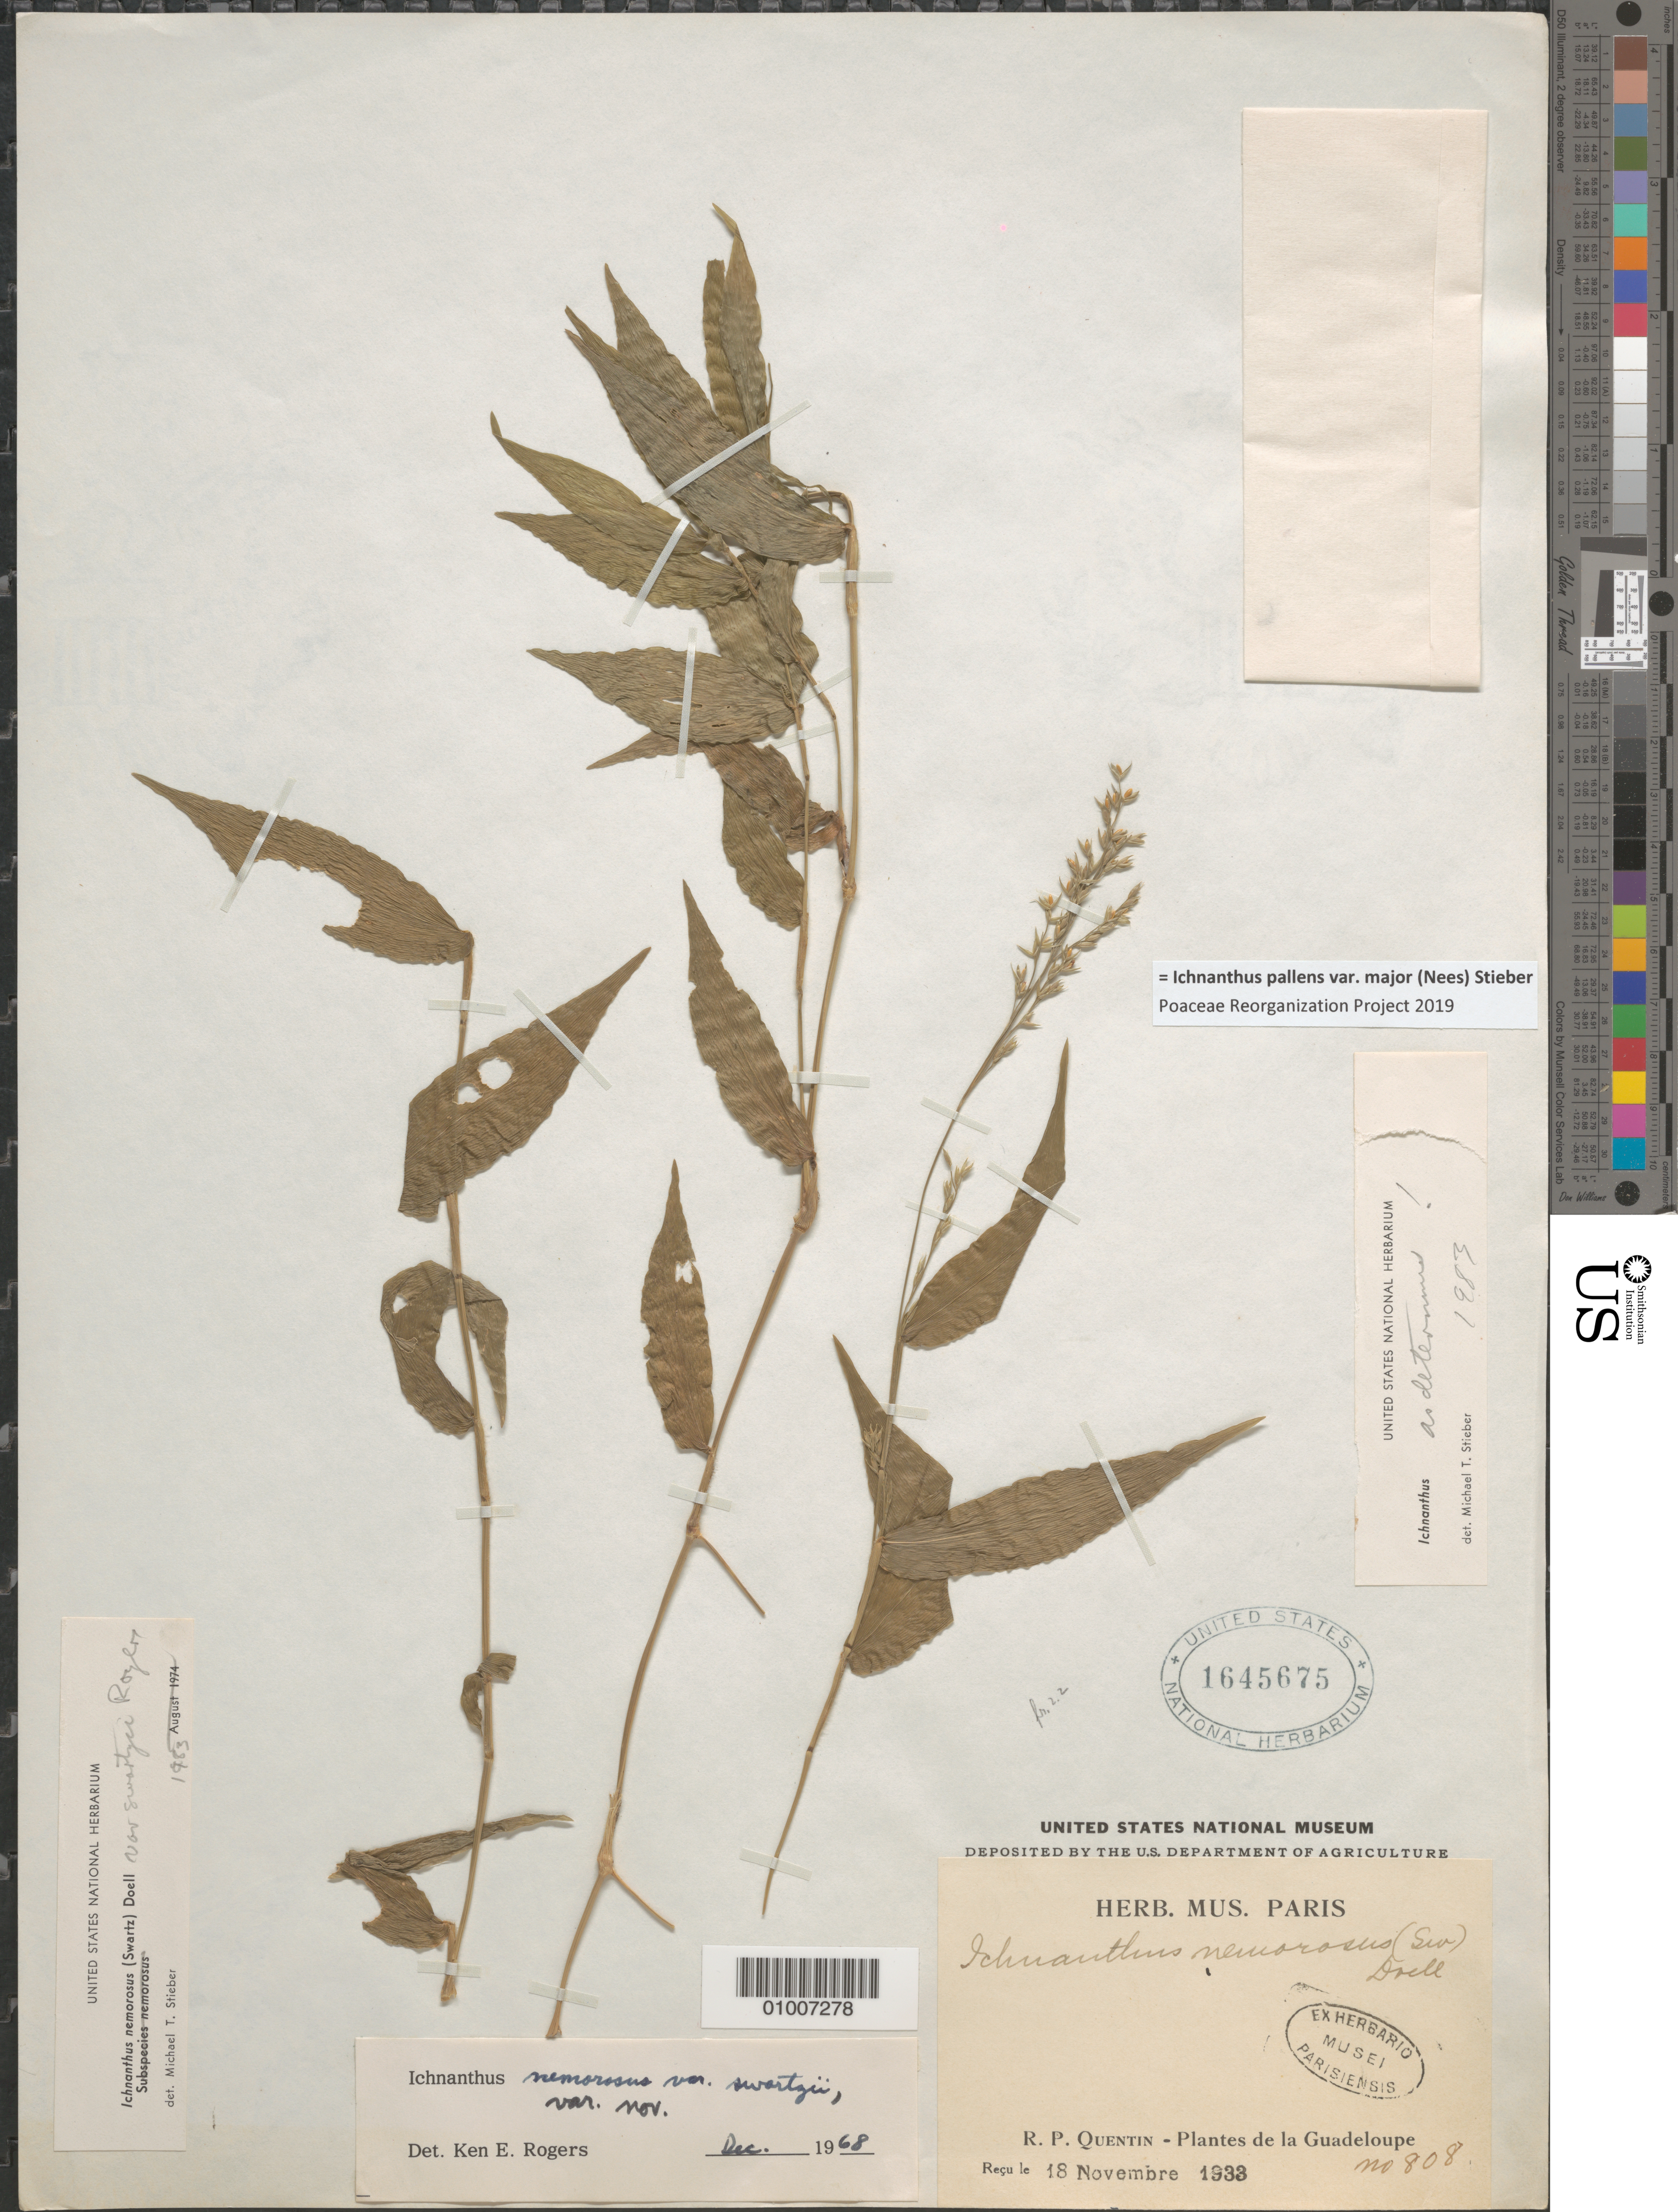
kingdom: Plantae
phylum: Tracheophyta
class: Liliopsida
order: Poales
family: Poaceae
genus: Ichnanthus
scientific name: Ichnanthus nemorosus var. swartzii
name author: K.E. Rogers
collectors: R. Quentin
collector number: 808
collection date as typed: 18 Nov 1933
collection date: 1933-11-18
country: Guadeloupe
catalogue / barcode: US 1645675